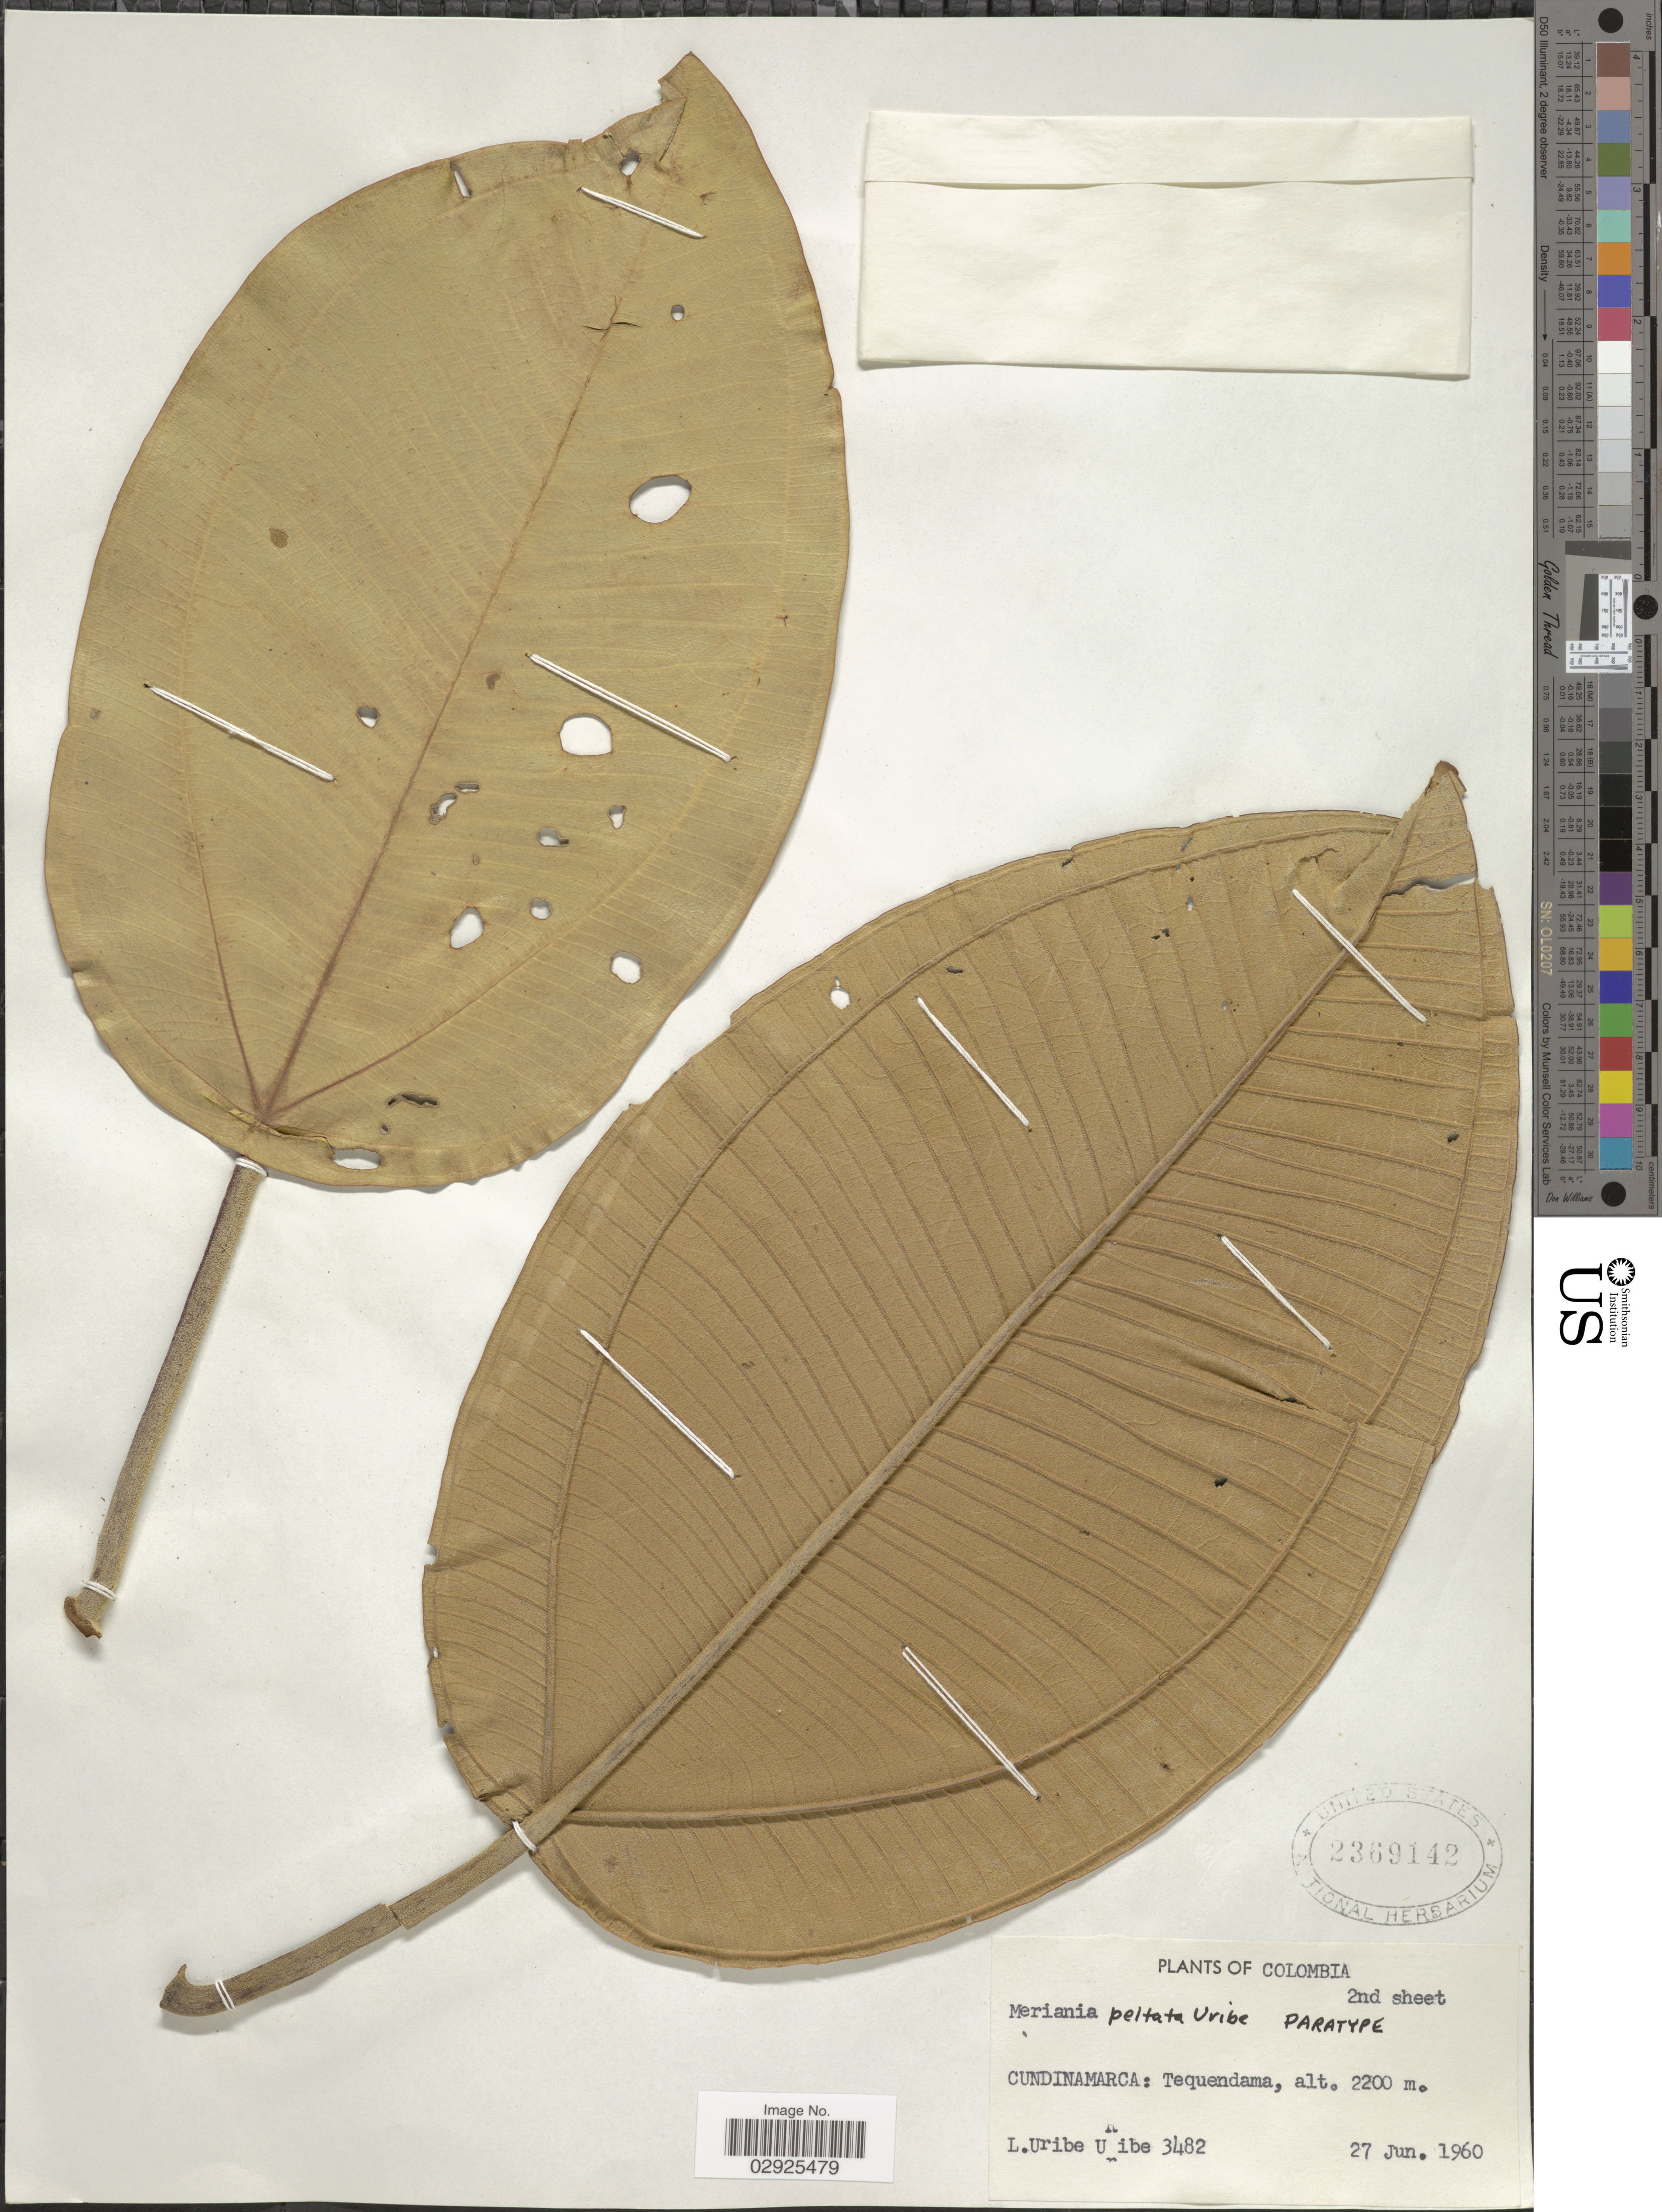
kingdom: Plantae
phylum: Tracheophyta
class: Magnoliopsida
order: Myrtales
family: Melastomataceae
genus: Meriania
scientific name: Meriania peltata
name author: L. Uribe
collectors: L. Uribe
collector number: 3482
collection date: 1960-06-27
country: Colombia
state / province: Cundinamarca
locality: Cundinamarca: Tequendama.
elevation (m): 2200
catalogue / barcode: US 2369142